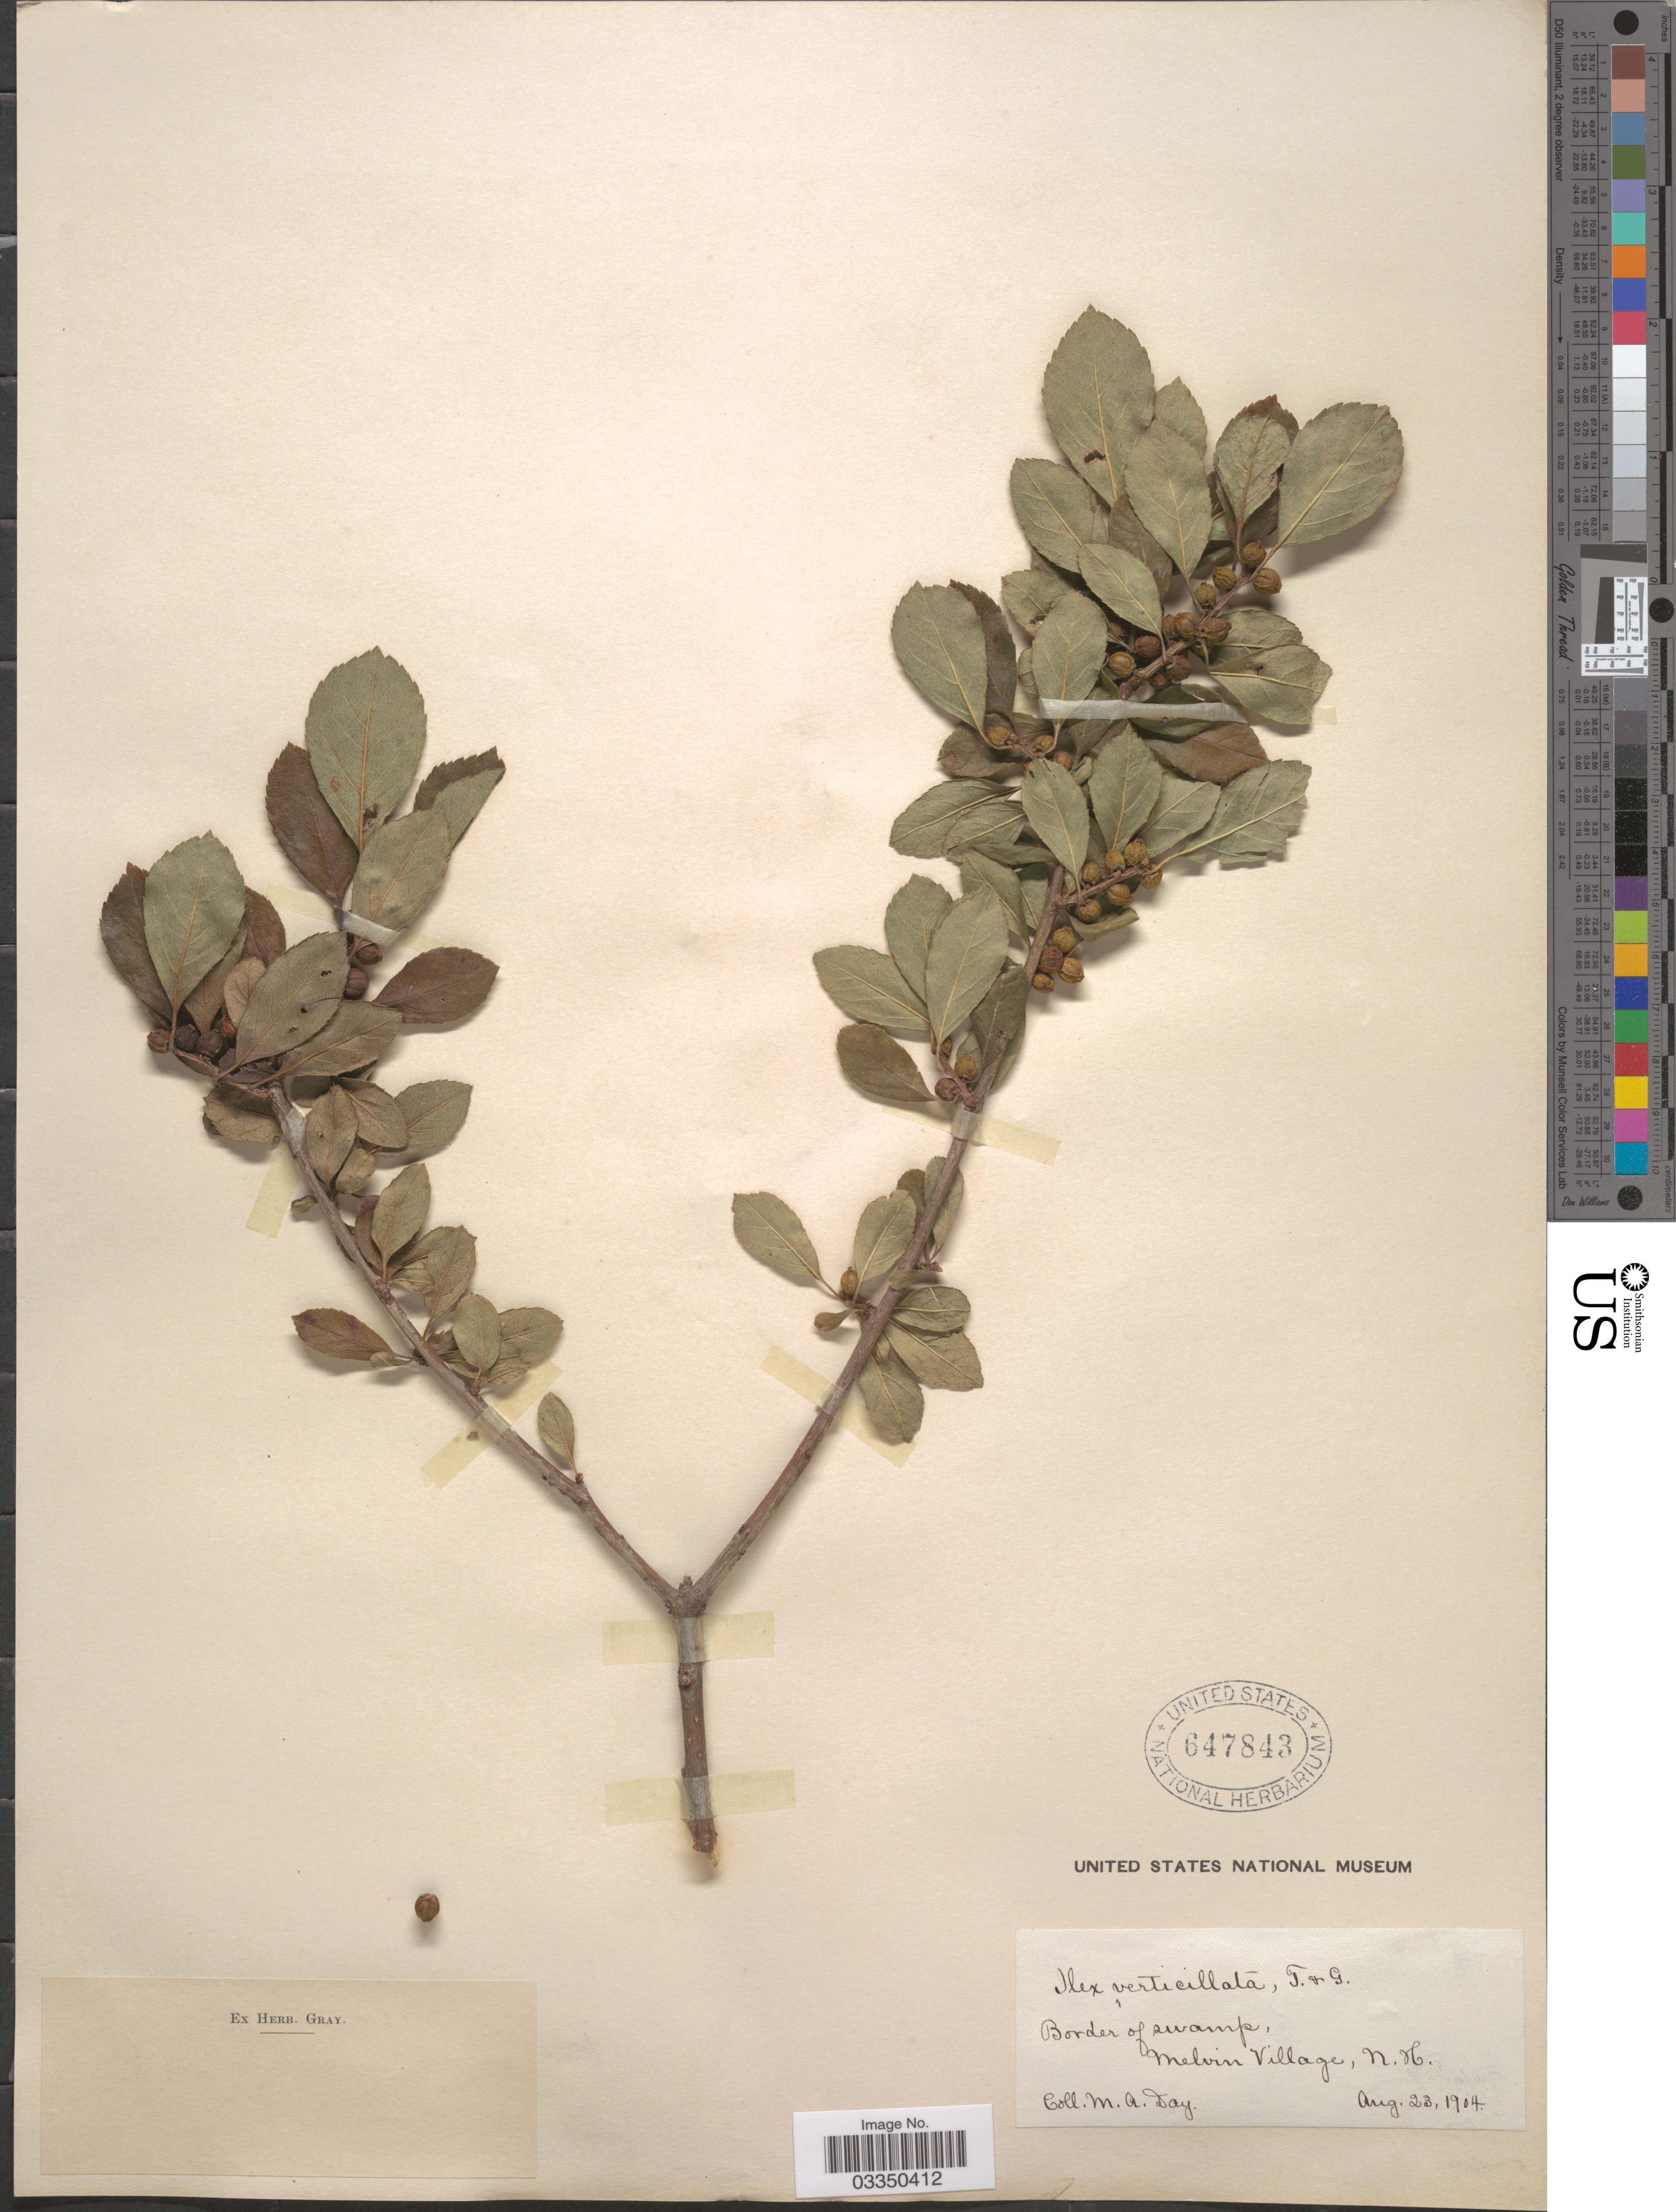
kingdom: Plantae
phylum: Tracheophyta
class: Magnoliopsida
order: Aquifoliales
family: Aquifoliaceae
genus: Ilex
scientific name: Ilex verticillata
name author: (L.) A. Gray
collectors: M. Day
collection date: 1904-08-23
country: United States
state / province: North Carolina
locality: Border of swamp, Melvin Village.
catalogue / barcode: US 647843